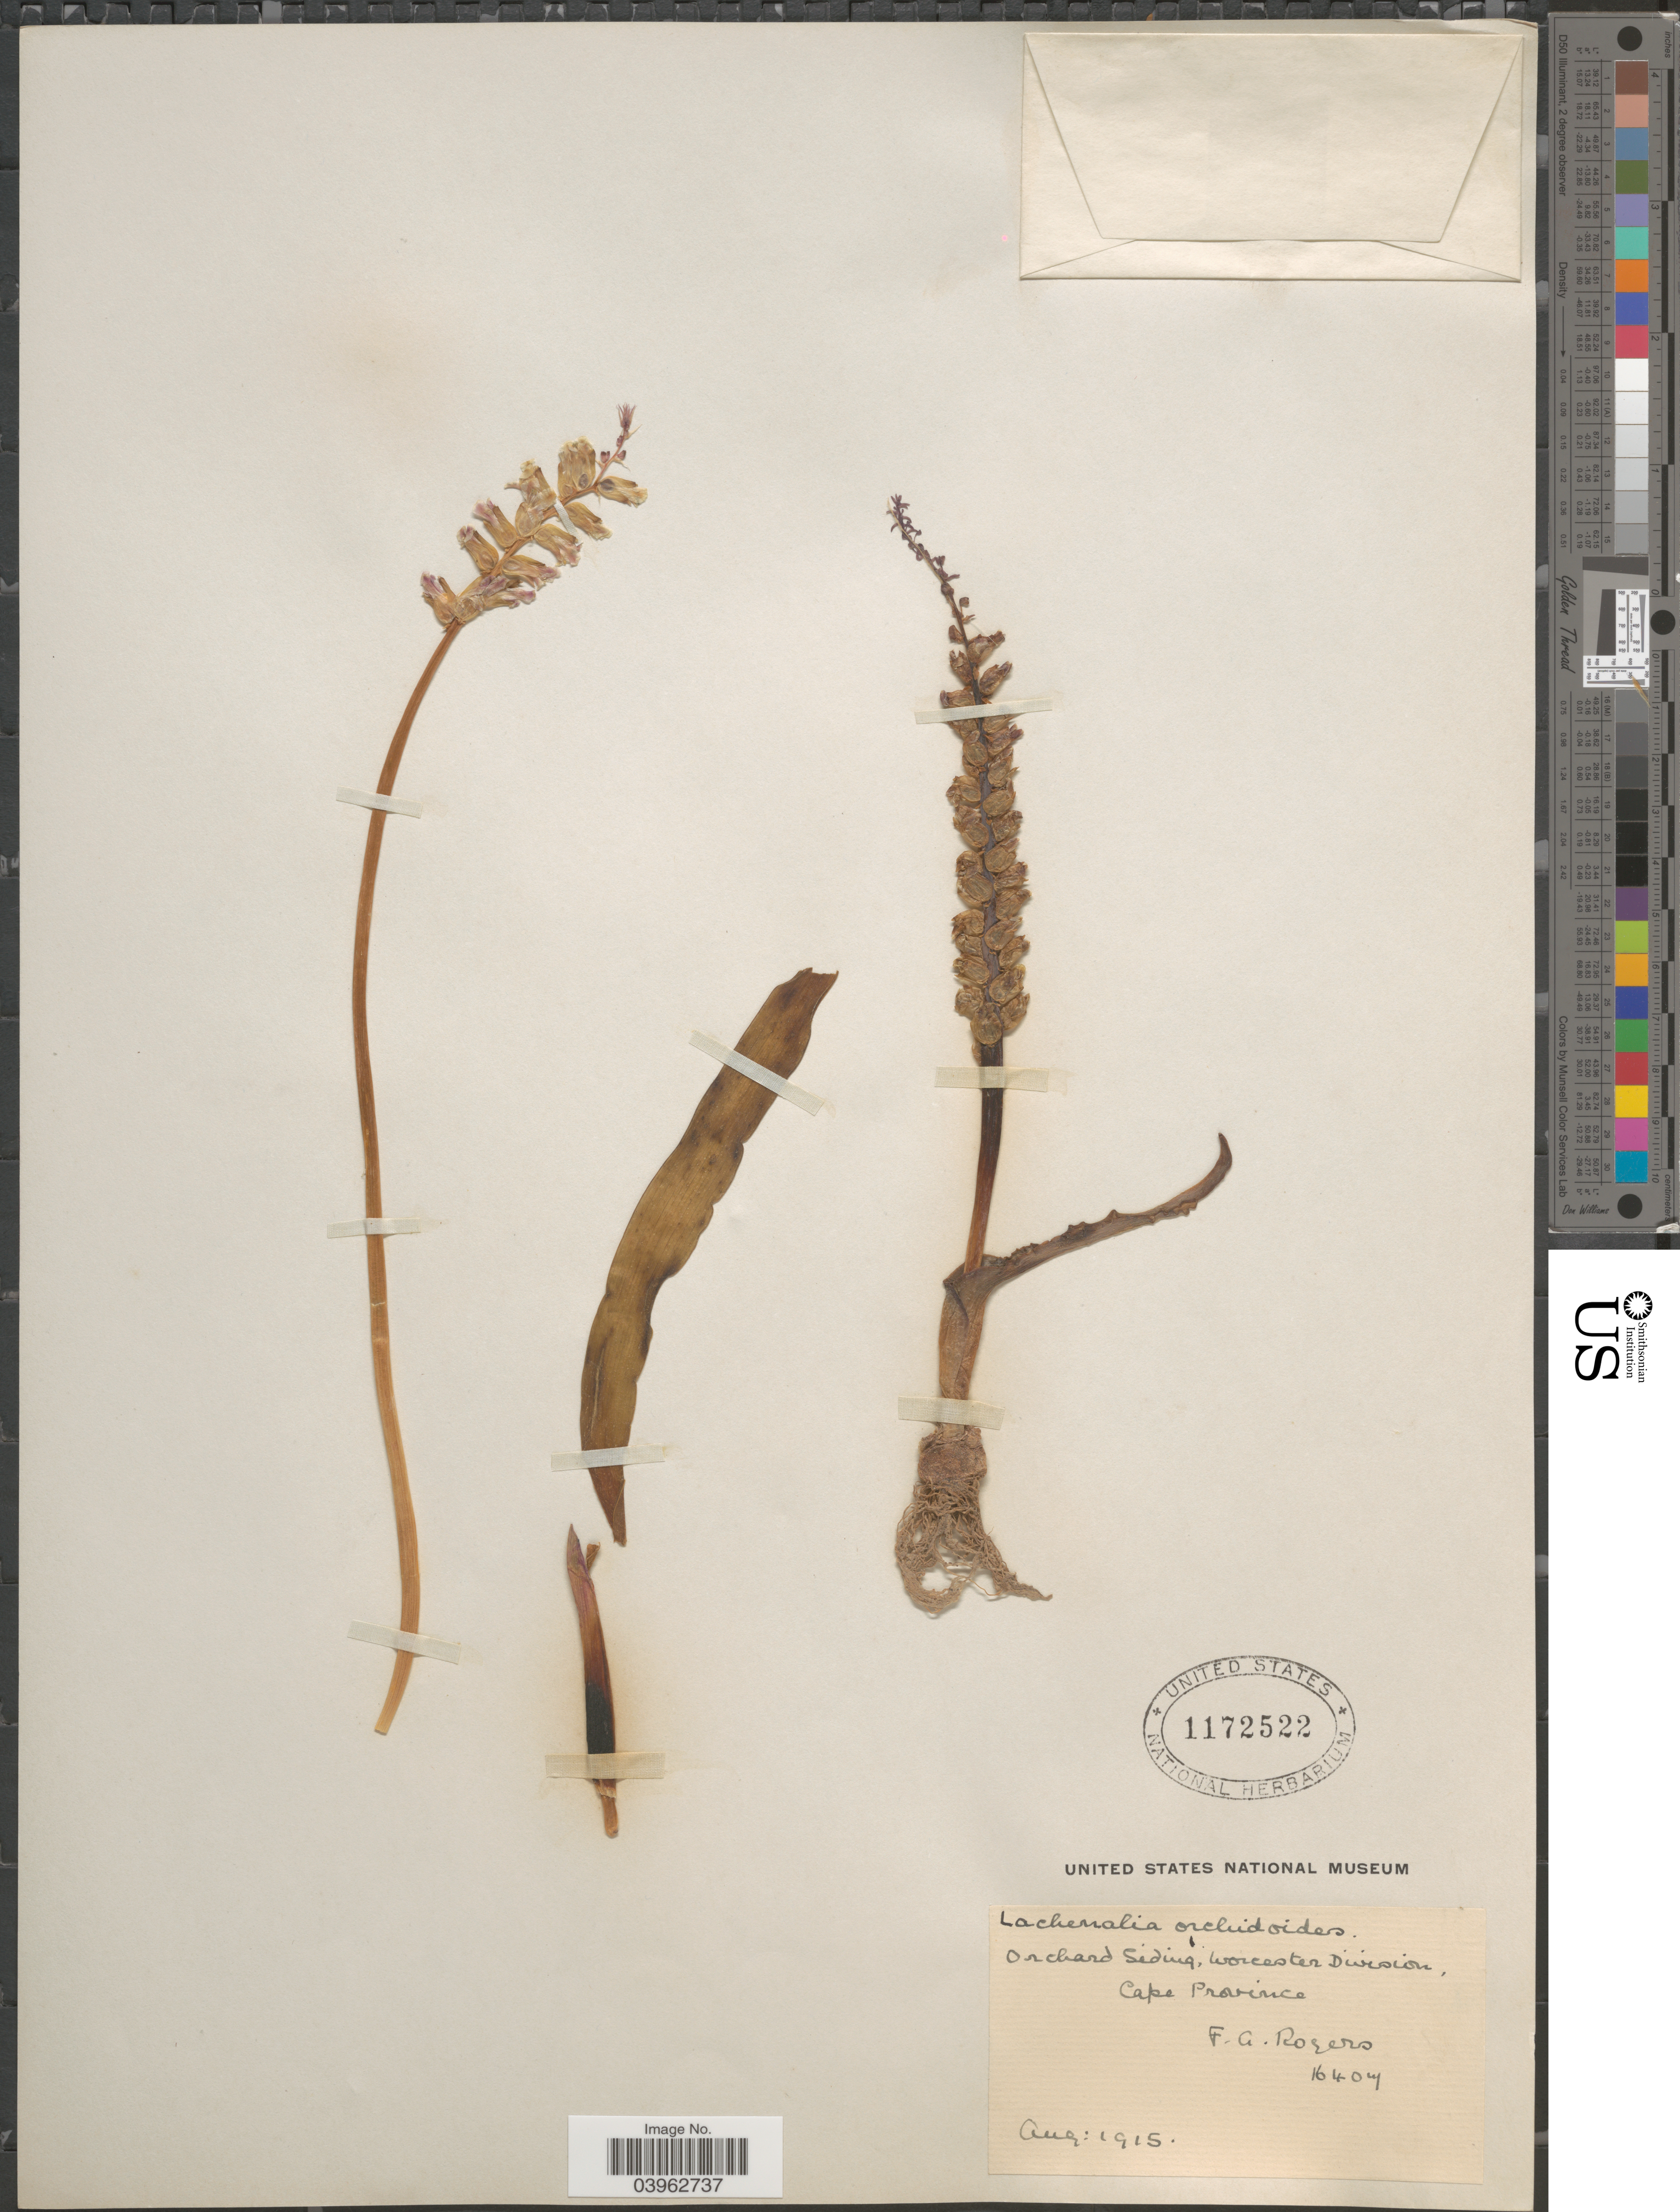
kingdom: Plantae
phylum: Tracheophyta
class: Liliopsida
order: Asparagales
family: Asparagaceae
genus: Lachenalia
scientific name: Lachenalia orchioides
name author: (L.) Aiton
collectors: F. A. Rogers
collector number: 16404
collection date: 1915-08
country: South Africa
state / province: Western Cape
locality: Orchard Siding, Worcester Division.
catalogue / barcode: US 1172522